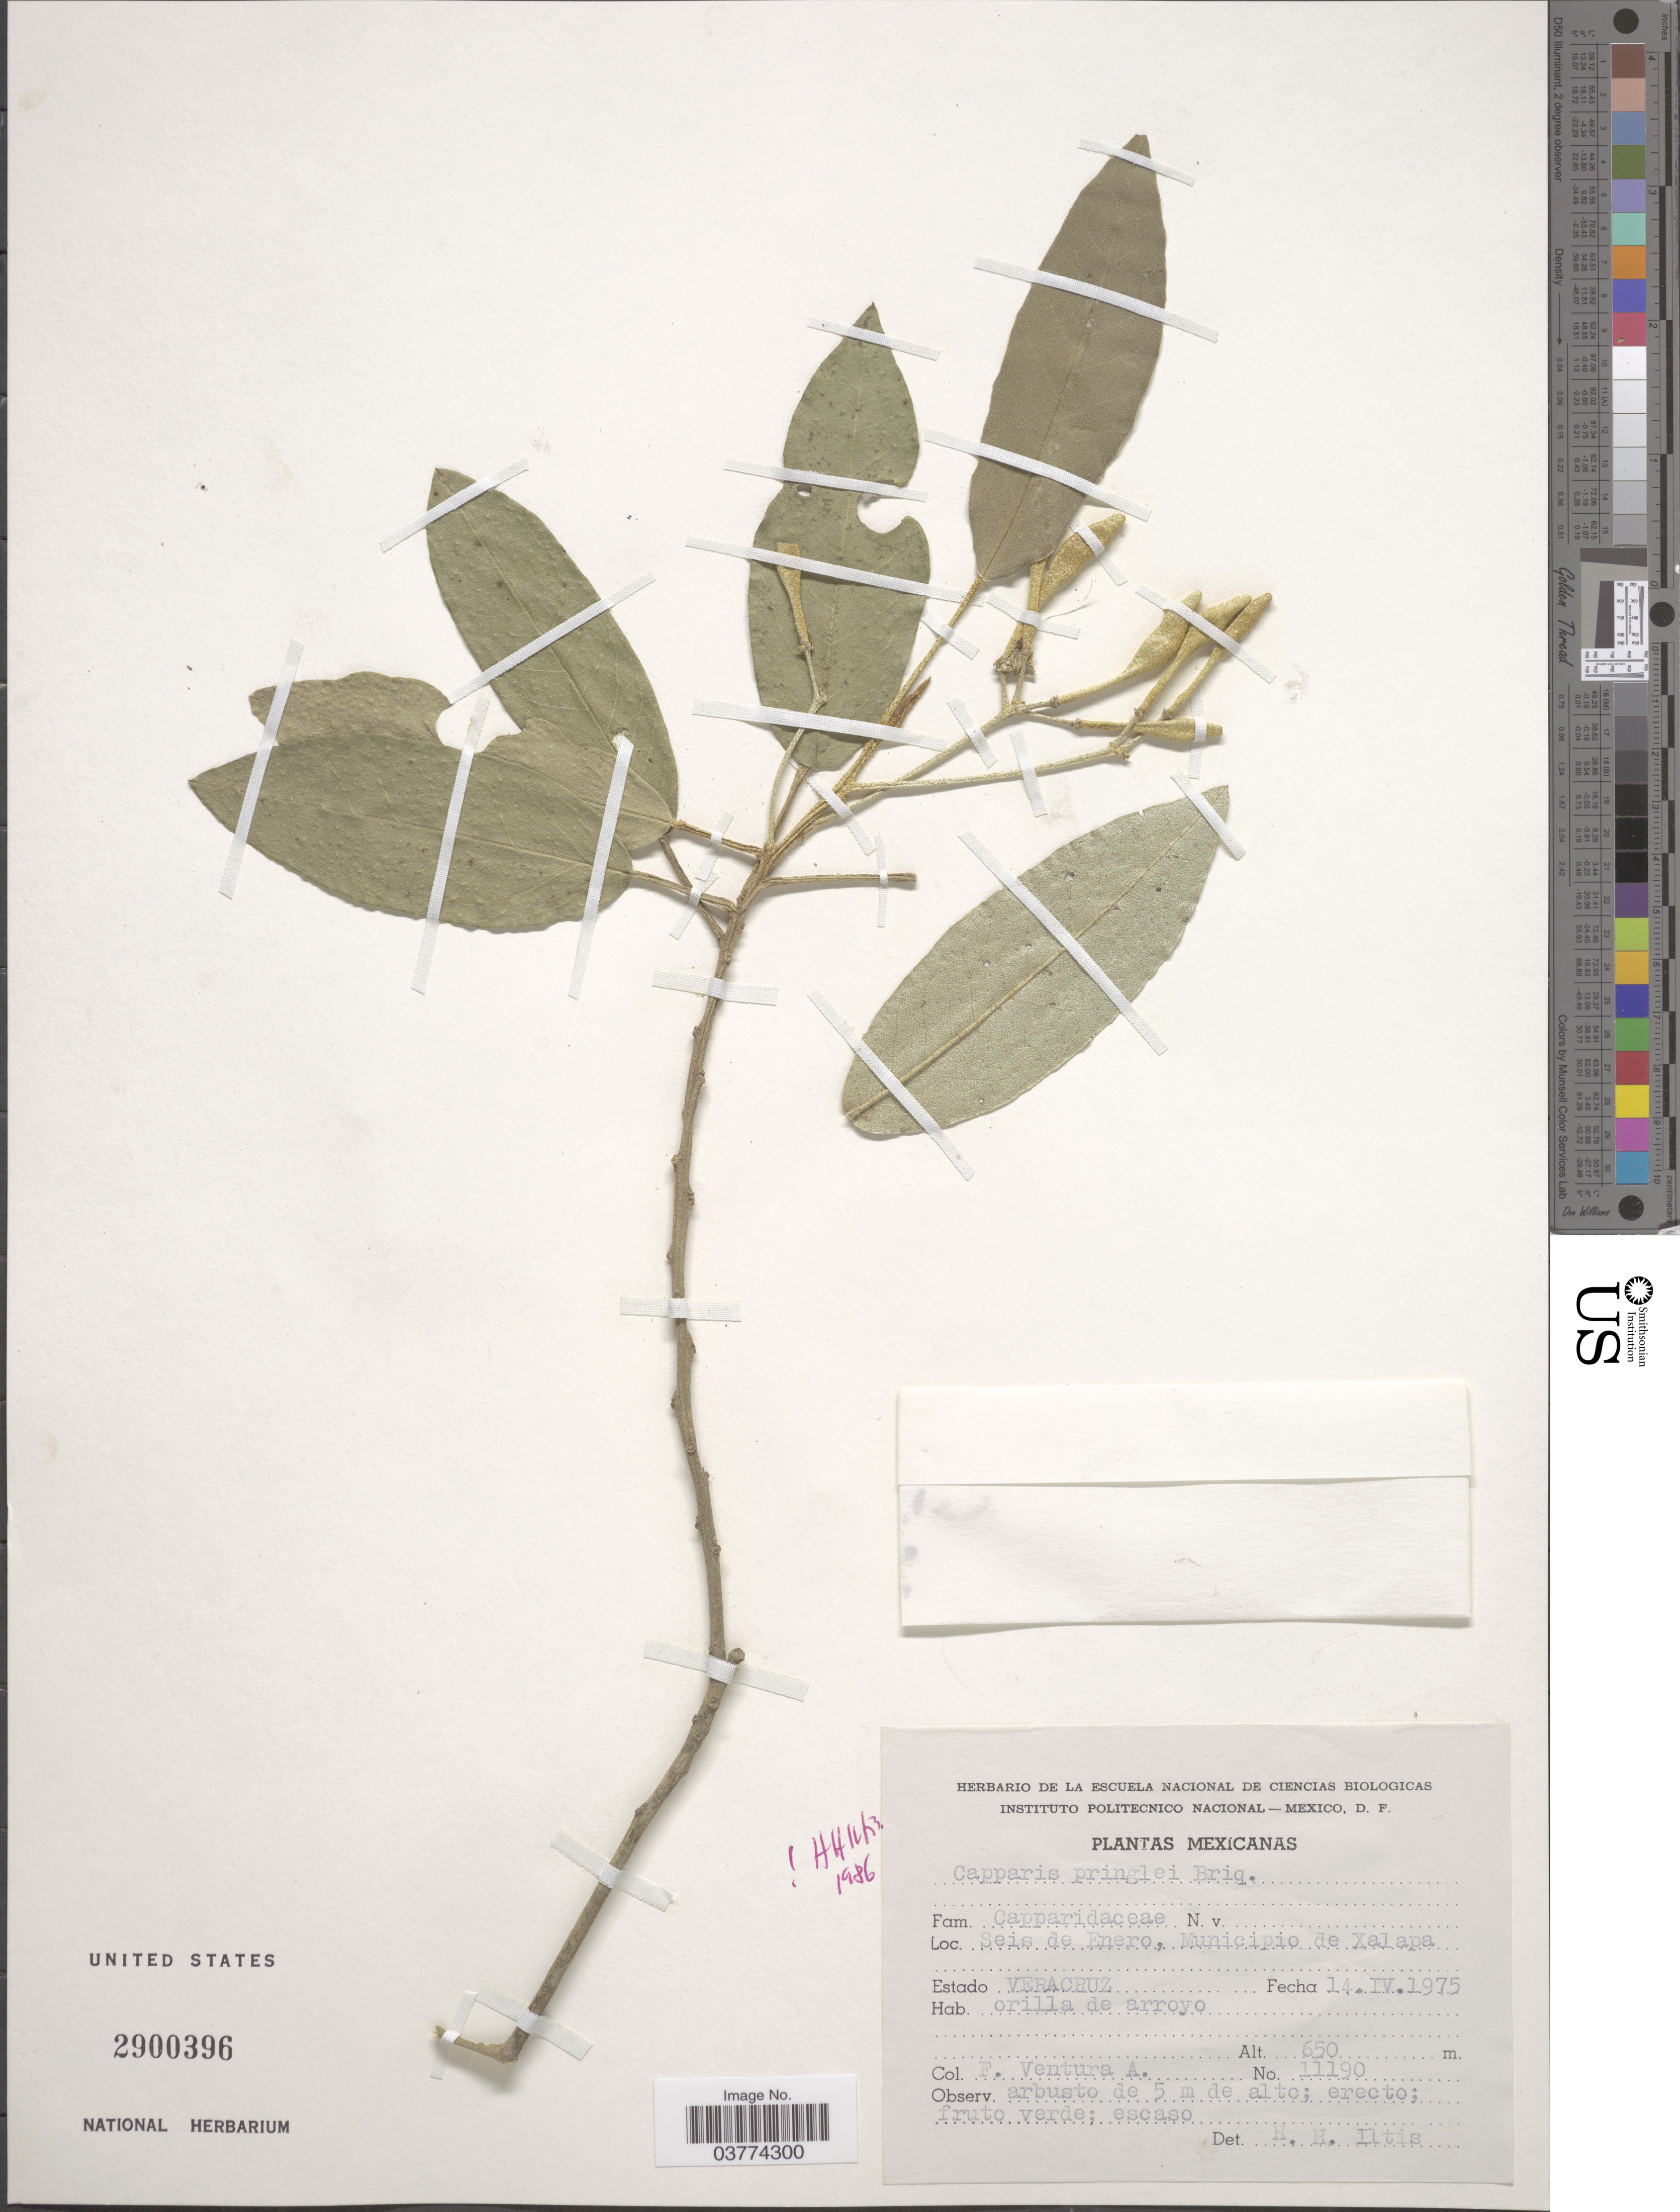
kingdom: Plantae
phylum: Tracheophyta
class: Magnoliopsida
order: Brassicales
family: Capparaceae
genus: Quadrella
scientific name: Quadrella pringlei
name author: (Briq.) Iltis & Cornejo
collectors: F. Ventura A.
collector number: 11190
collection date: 1975-04-14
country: Mexico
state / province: Veracruz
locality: Seis de Enero, Municipio de Xalapa. Estado Veracruz.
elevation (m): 650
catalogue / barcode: US 2900396